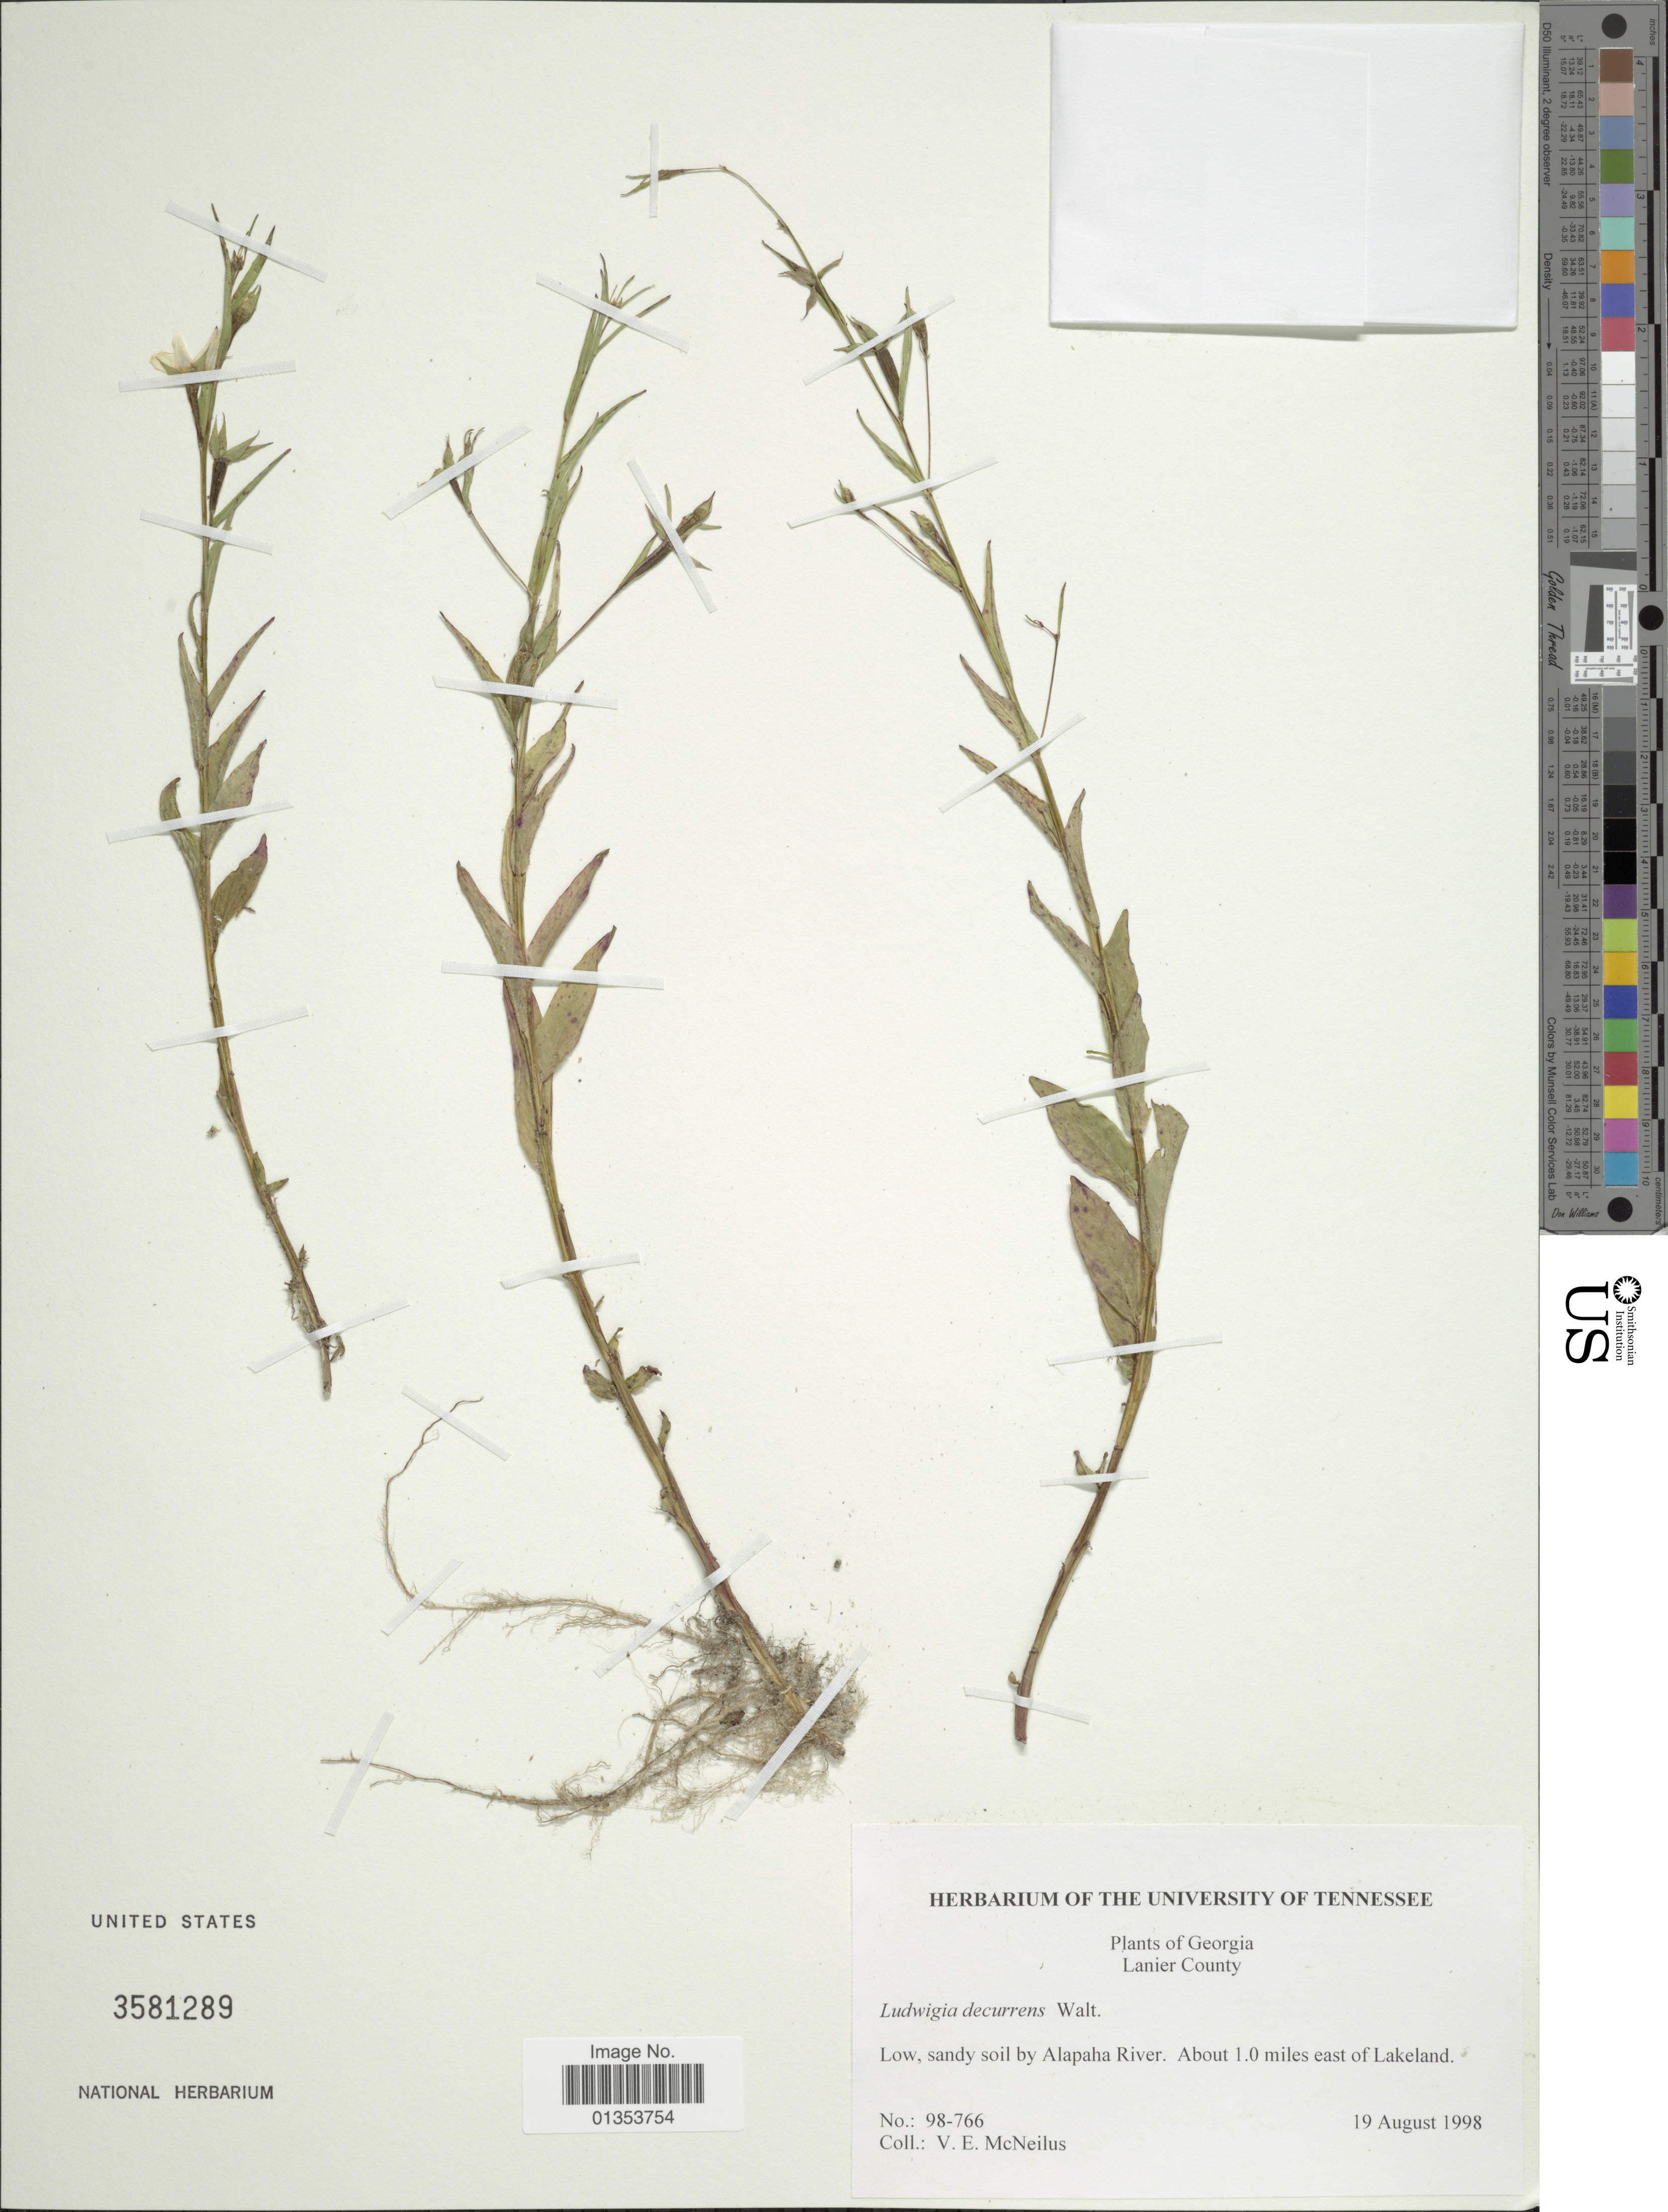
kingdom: Plantae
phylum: Tracheophyta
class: Magnoliopsida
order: Myrtales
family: Onagraceae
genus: Ludwigia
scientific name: Ludwigia decurrens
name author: Walter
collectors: V. Mcneilus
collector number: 98-766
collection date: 1998-08-19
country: United States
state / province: Georgia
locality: Lanier County, sandy soil by Alapaha River. About 1.0 miles east of Lakeland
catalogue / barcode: US 3581289